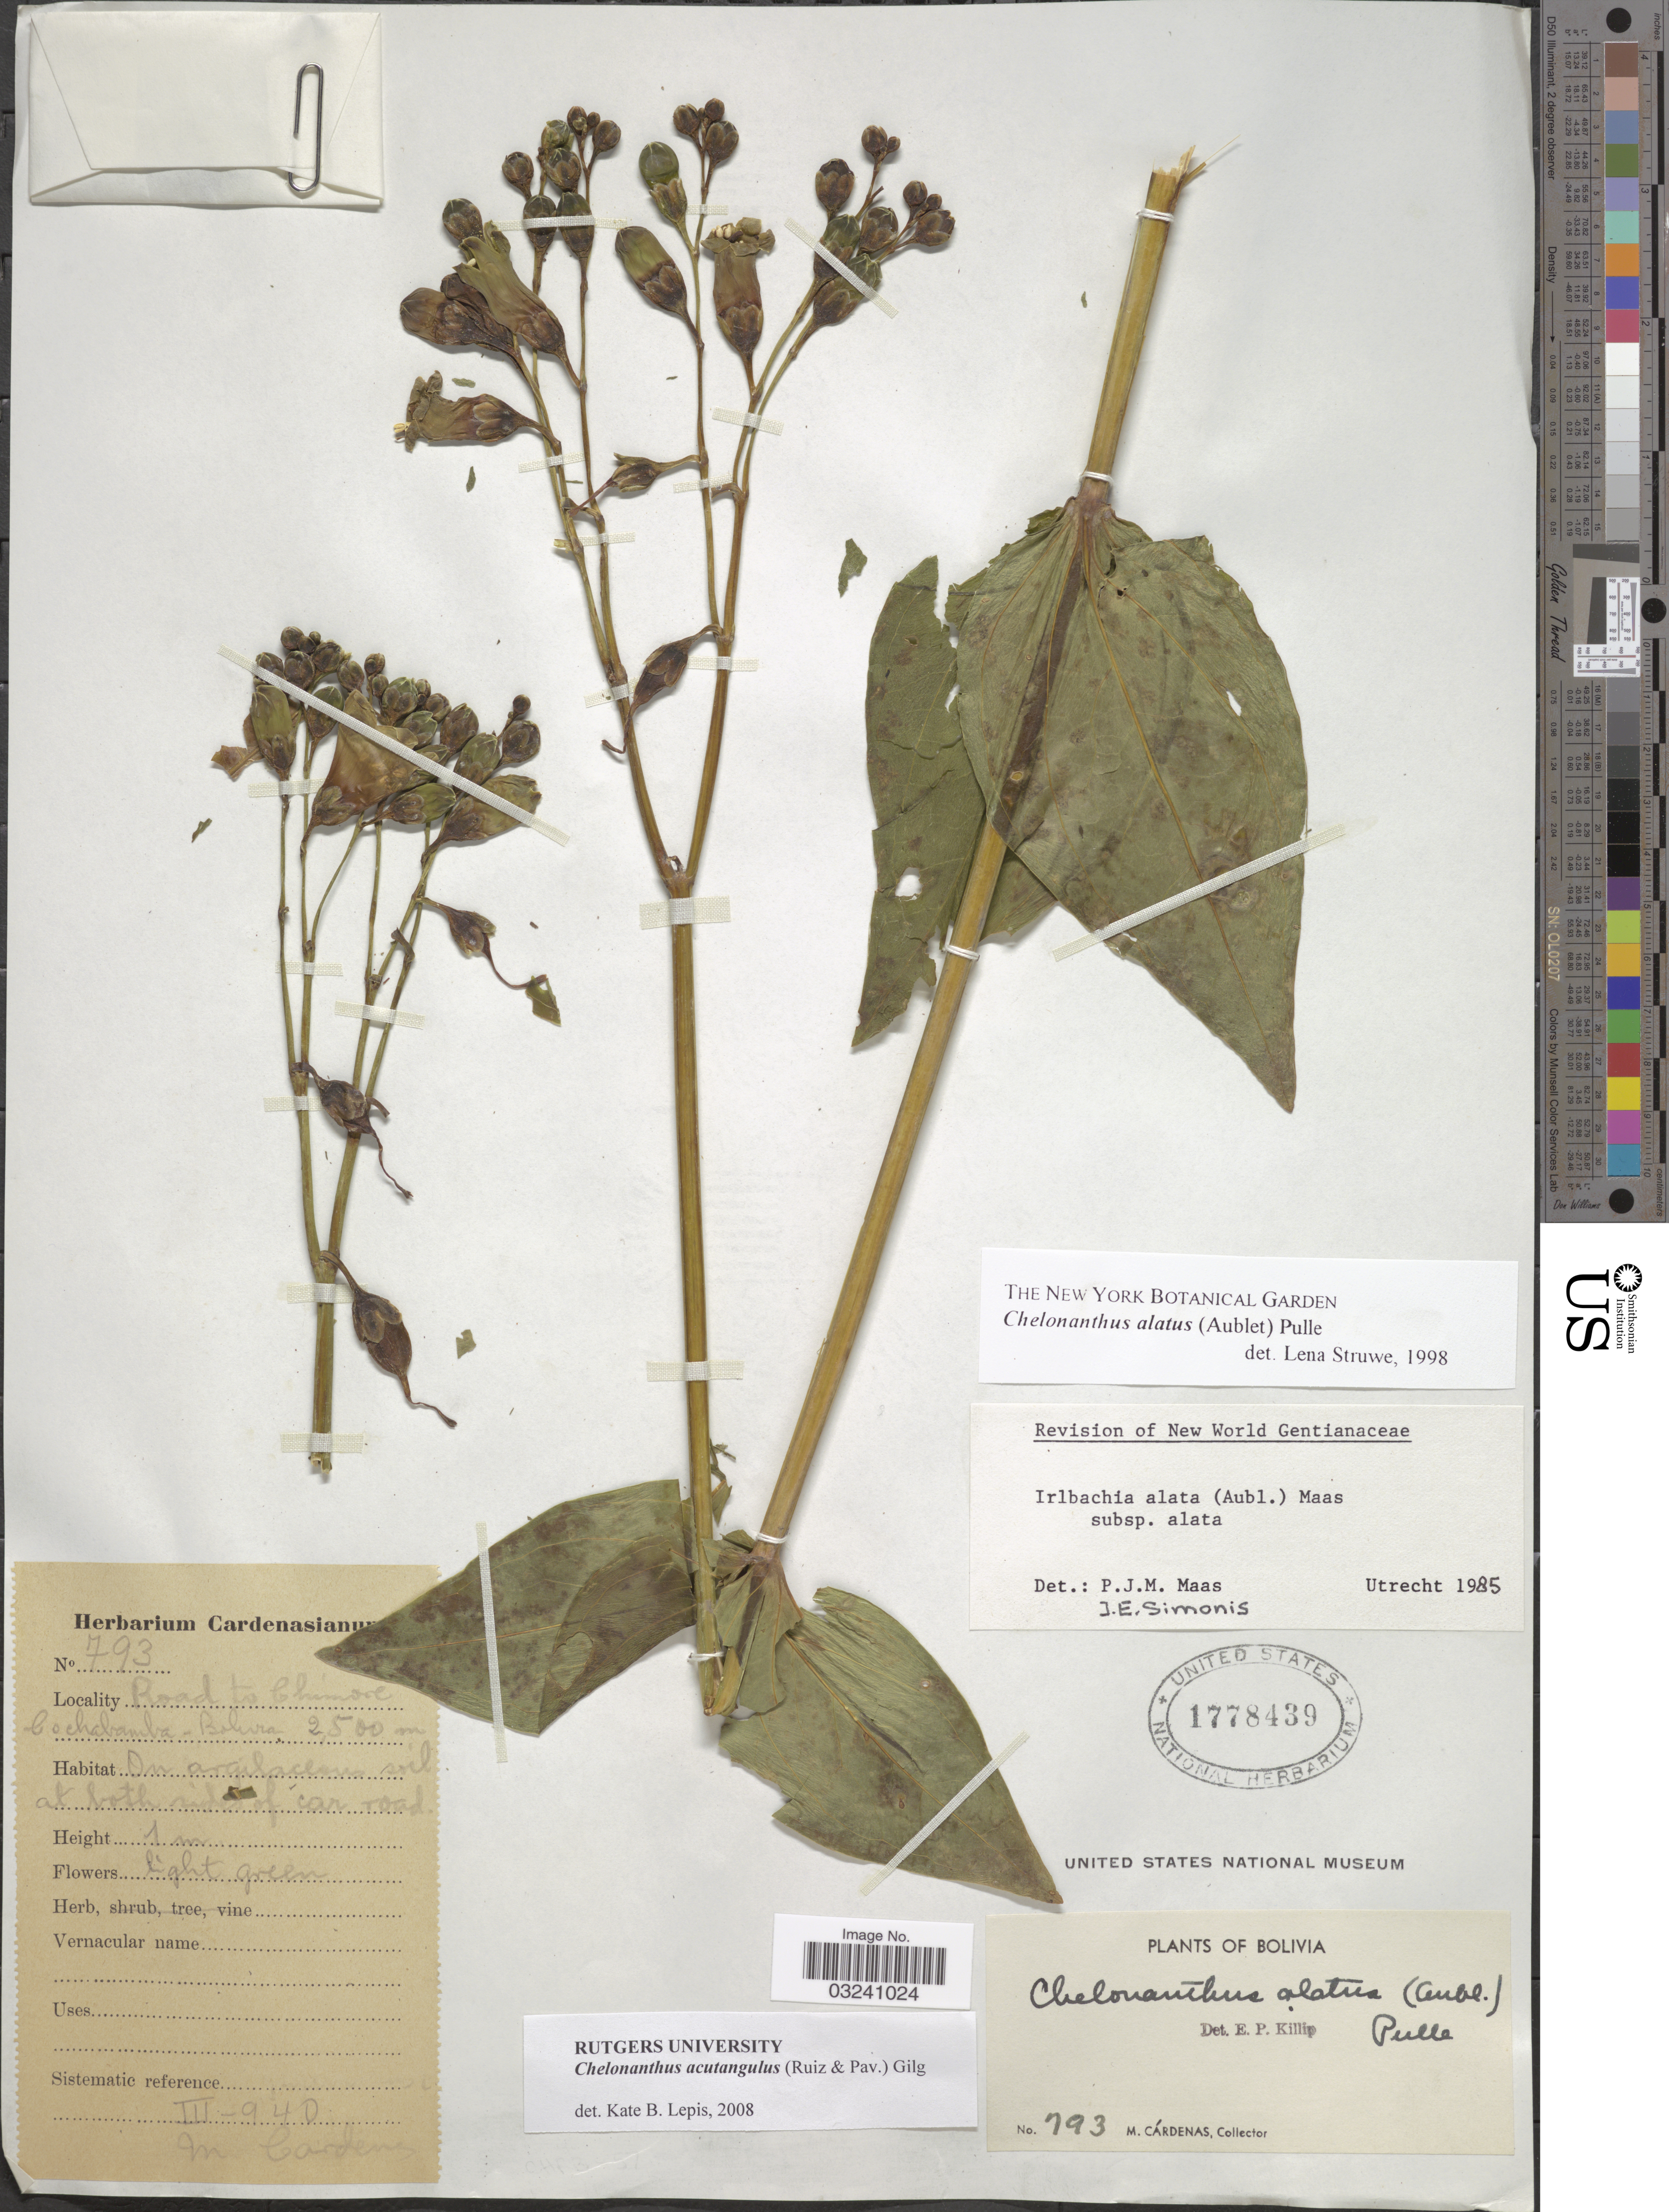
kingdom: Plantae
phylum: Tracheophyta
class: Magnoliopsida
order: Gentianales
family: Gentianaceae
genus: Chelonanthus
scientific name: Chelonanthus acutangulus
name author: (Ruiz & Pav.) Gilg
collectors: M. Cárdenas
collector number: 793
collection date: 1940-03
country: Bolivia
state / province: Cochabamba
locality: Road to Chimore.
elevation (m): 2500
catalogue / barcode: US 1778439